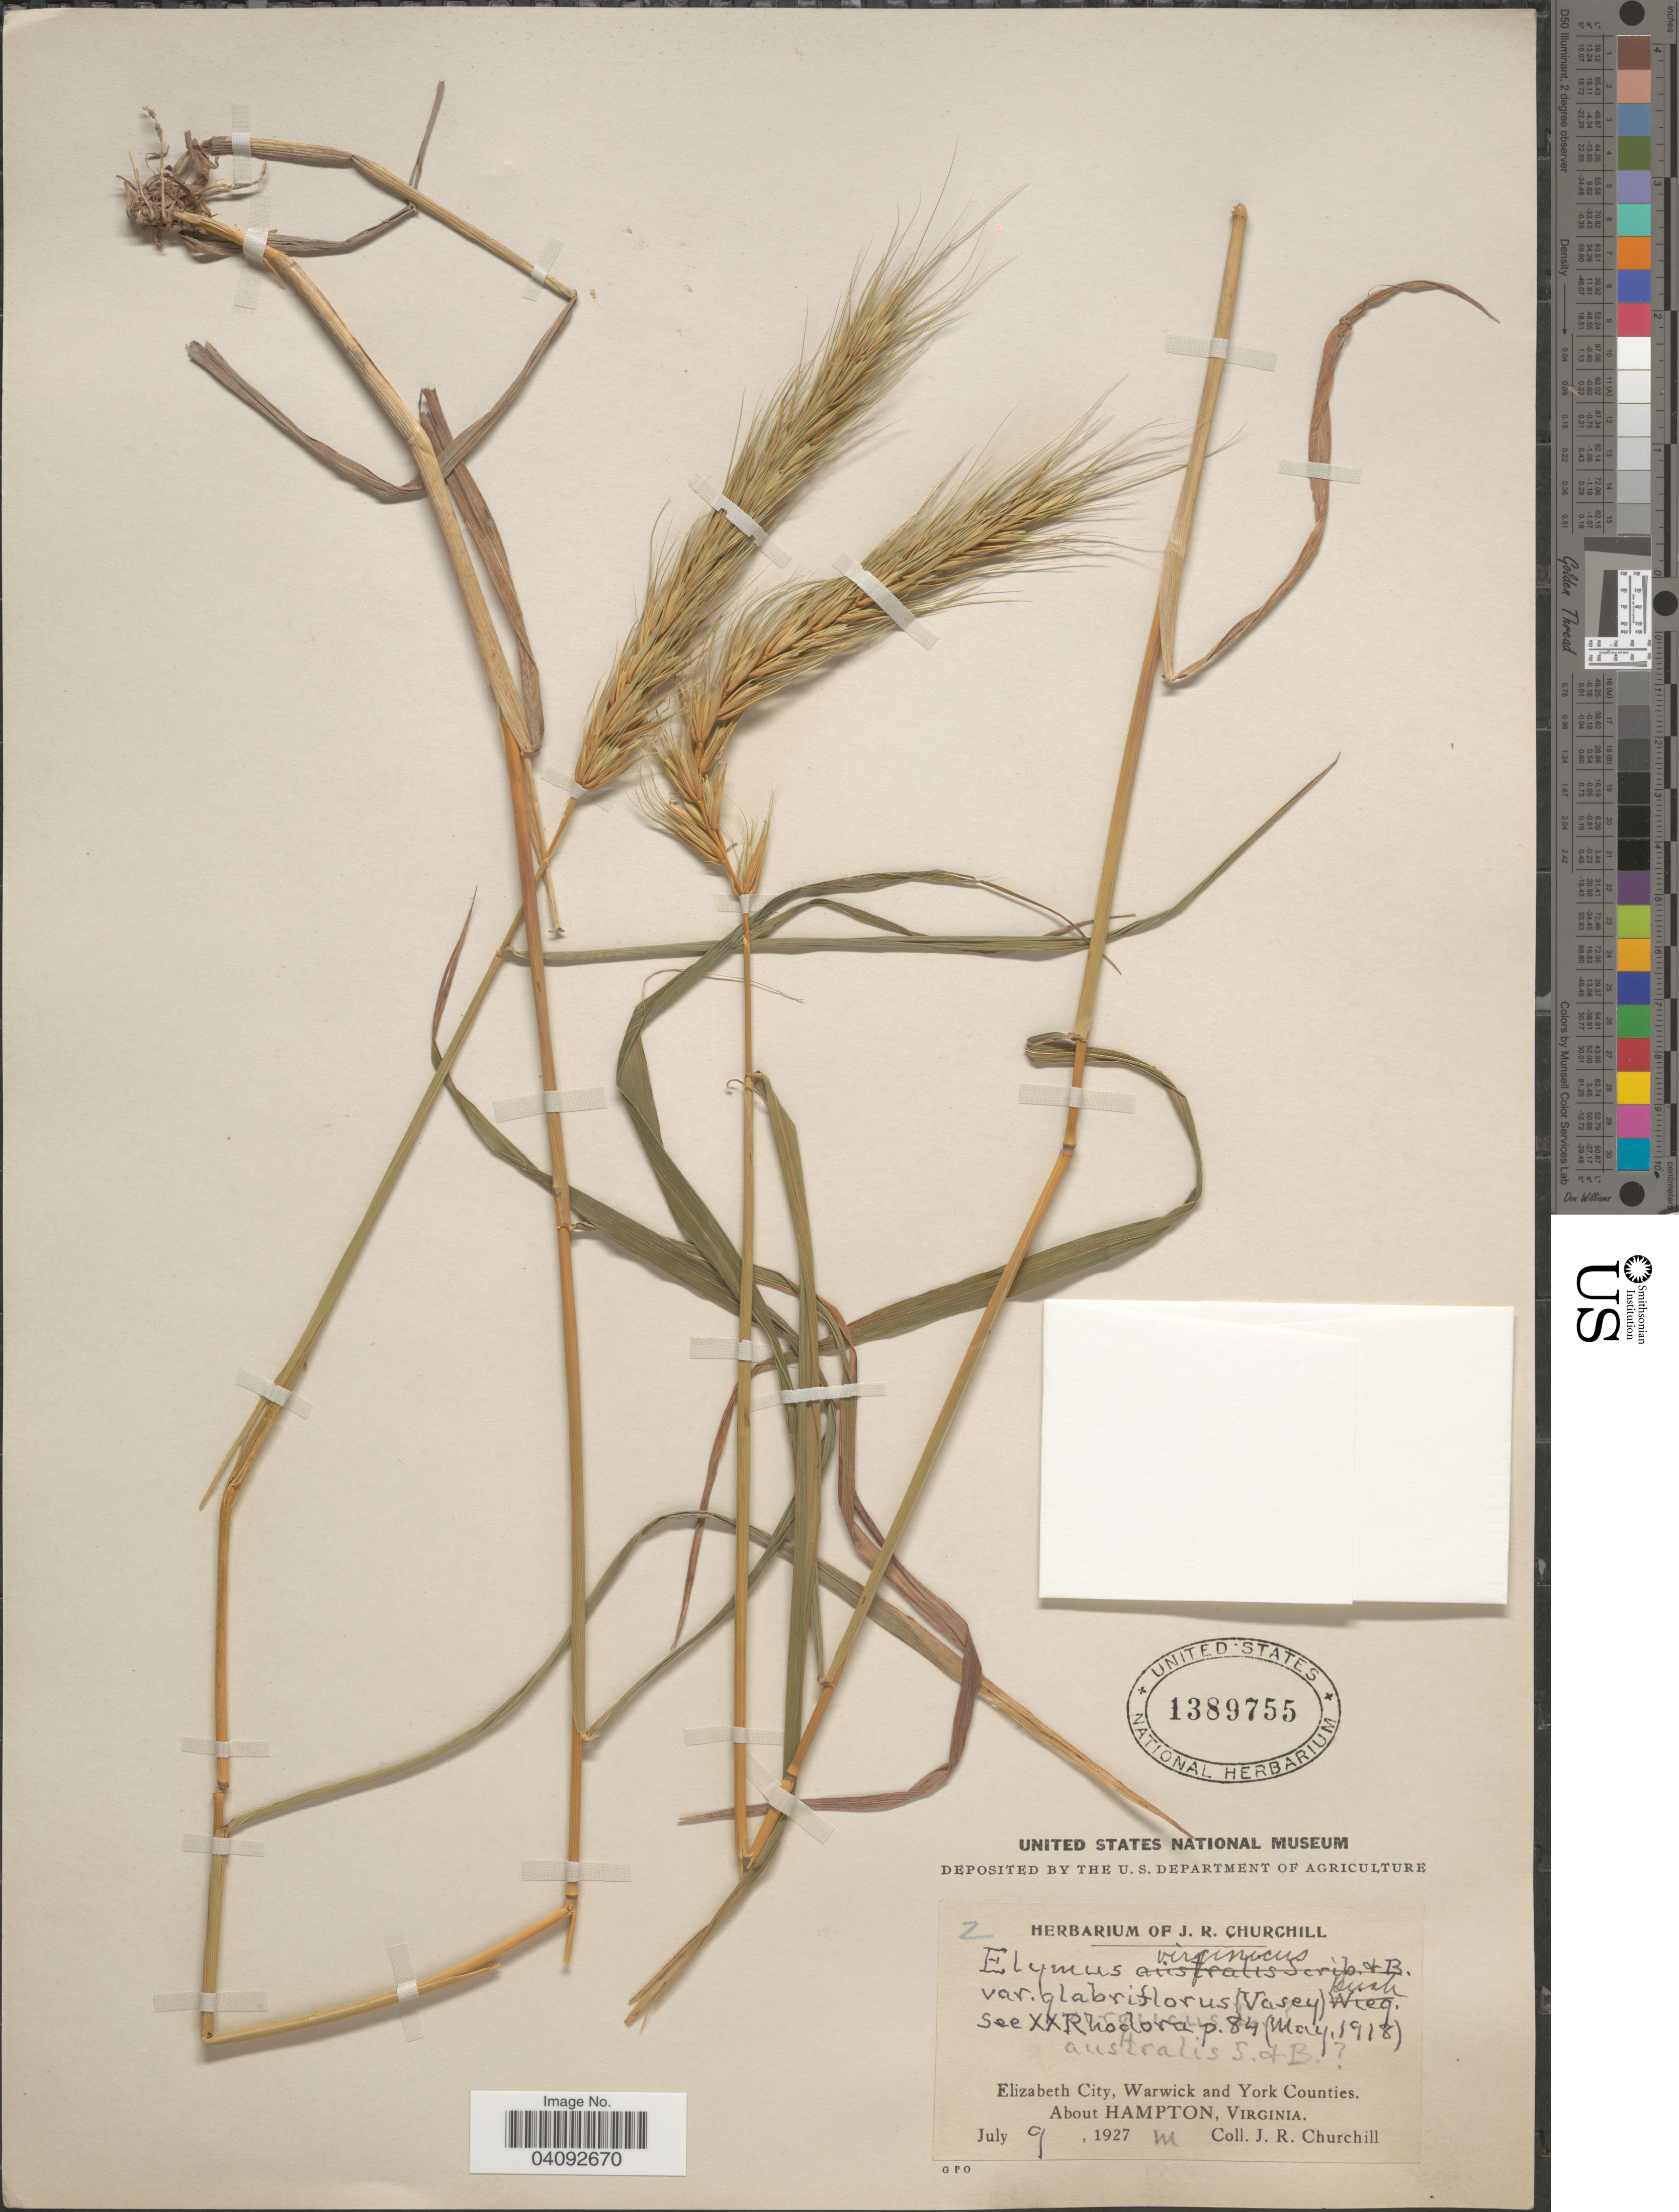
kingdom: Plantae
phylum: Tracheophyta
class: Liliopsida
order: Poales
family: Poaceae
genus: Elymus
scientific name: Elymus glabriflorus var. glabriflorus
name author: (Vasey ex L.H. Dewey) Scribn. & C.R. Ball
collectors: J. Churchill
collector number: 2?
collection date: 1927-07-09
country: United States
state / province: Virginia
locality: Elizabeth City, Warwick and York Counties. About Hampton.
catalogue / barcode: US 1389755